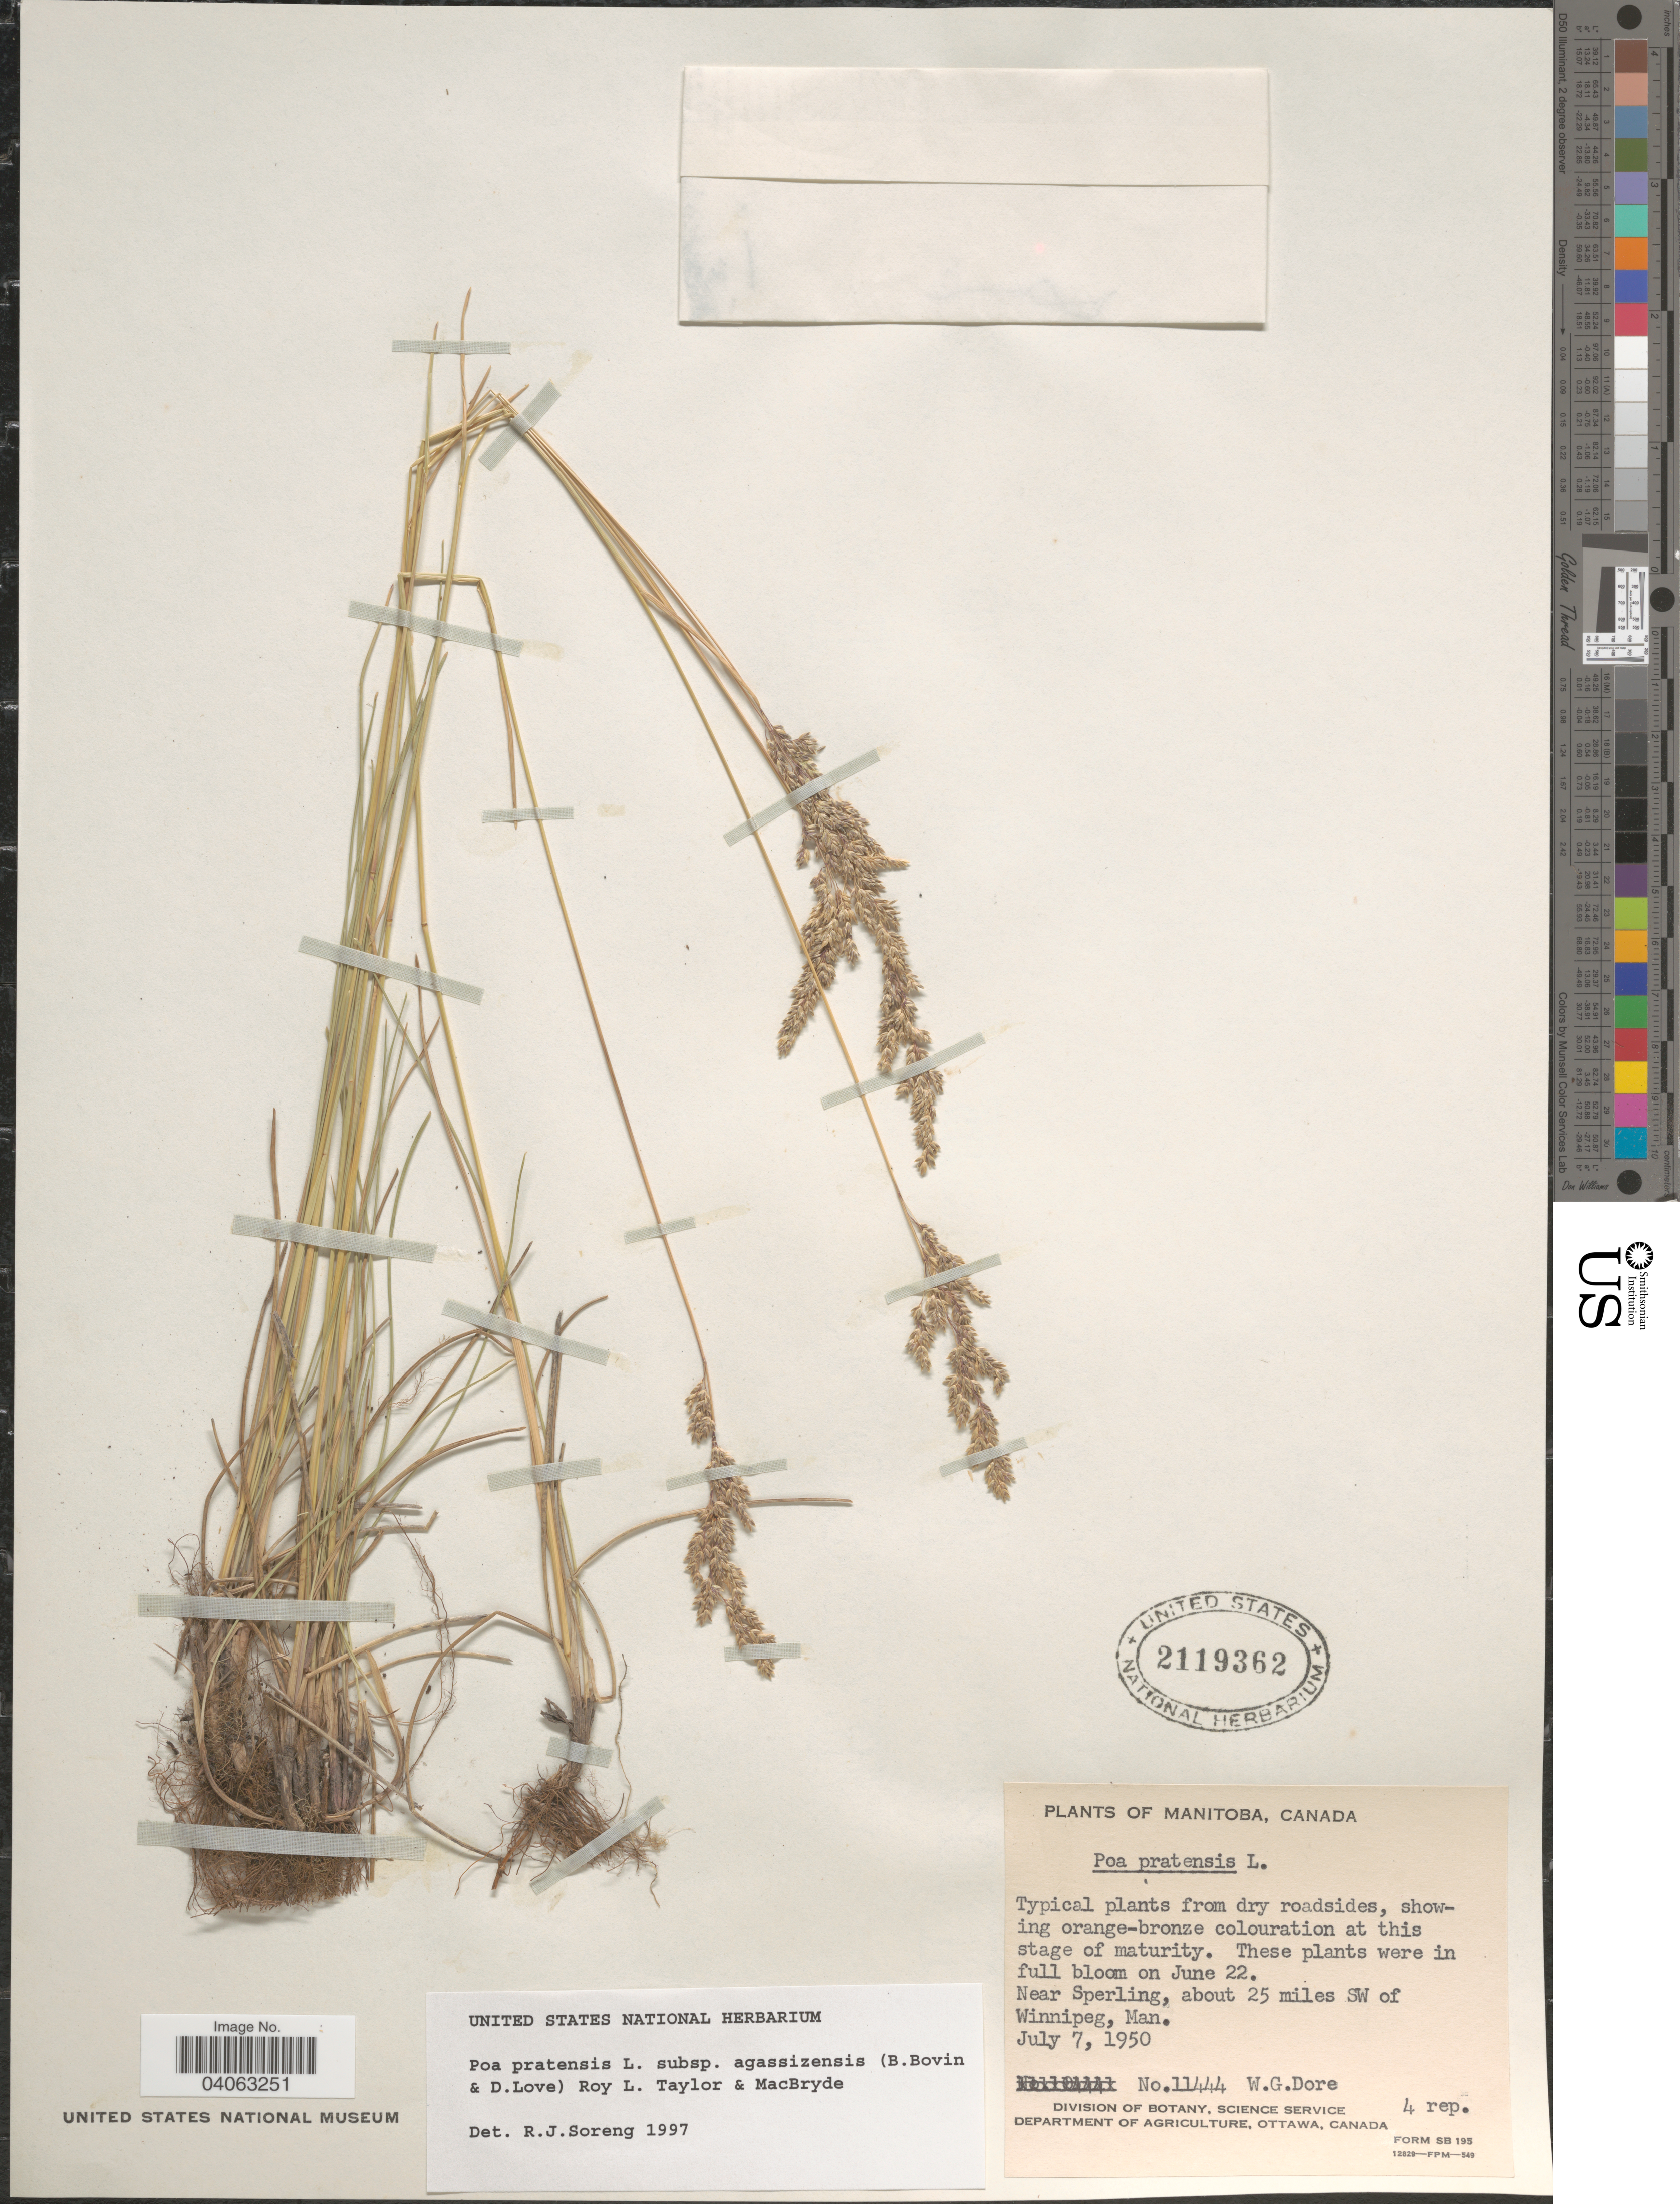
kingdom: Plantae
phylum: Tracheophyta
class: Liliopsida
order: Poales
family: Poaceae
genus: Poa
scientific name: Poa pratensis subsp. agassizensis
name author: (B. Boivin & D. Löve) Roy L. Taylor & MacBryde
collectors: W. Dore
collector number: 11444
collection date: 1950-07-07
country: Canada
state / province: Manitoba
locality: Near Sperling, about 25 miles SW of Winnipeg.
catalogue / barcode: US 2119362